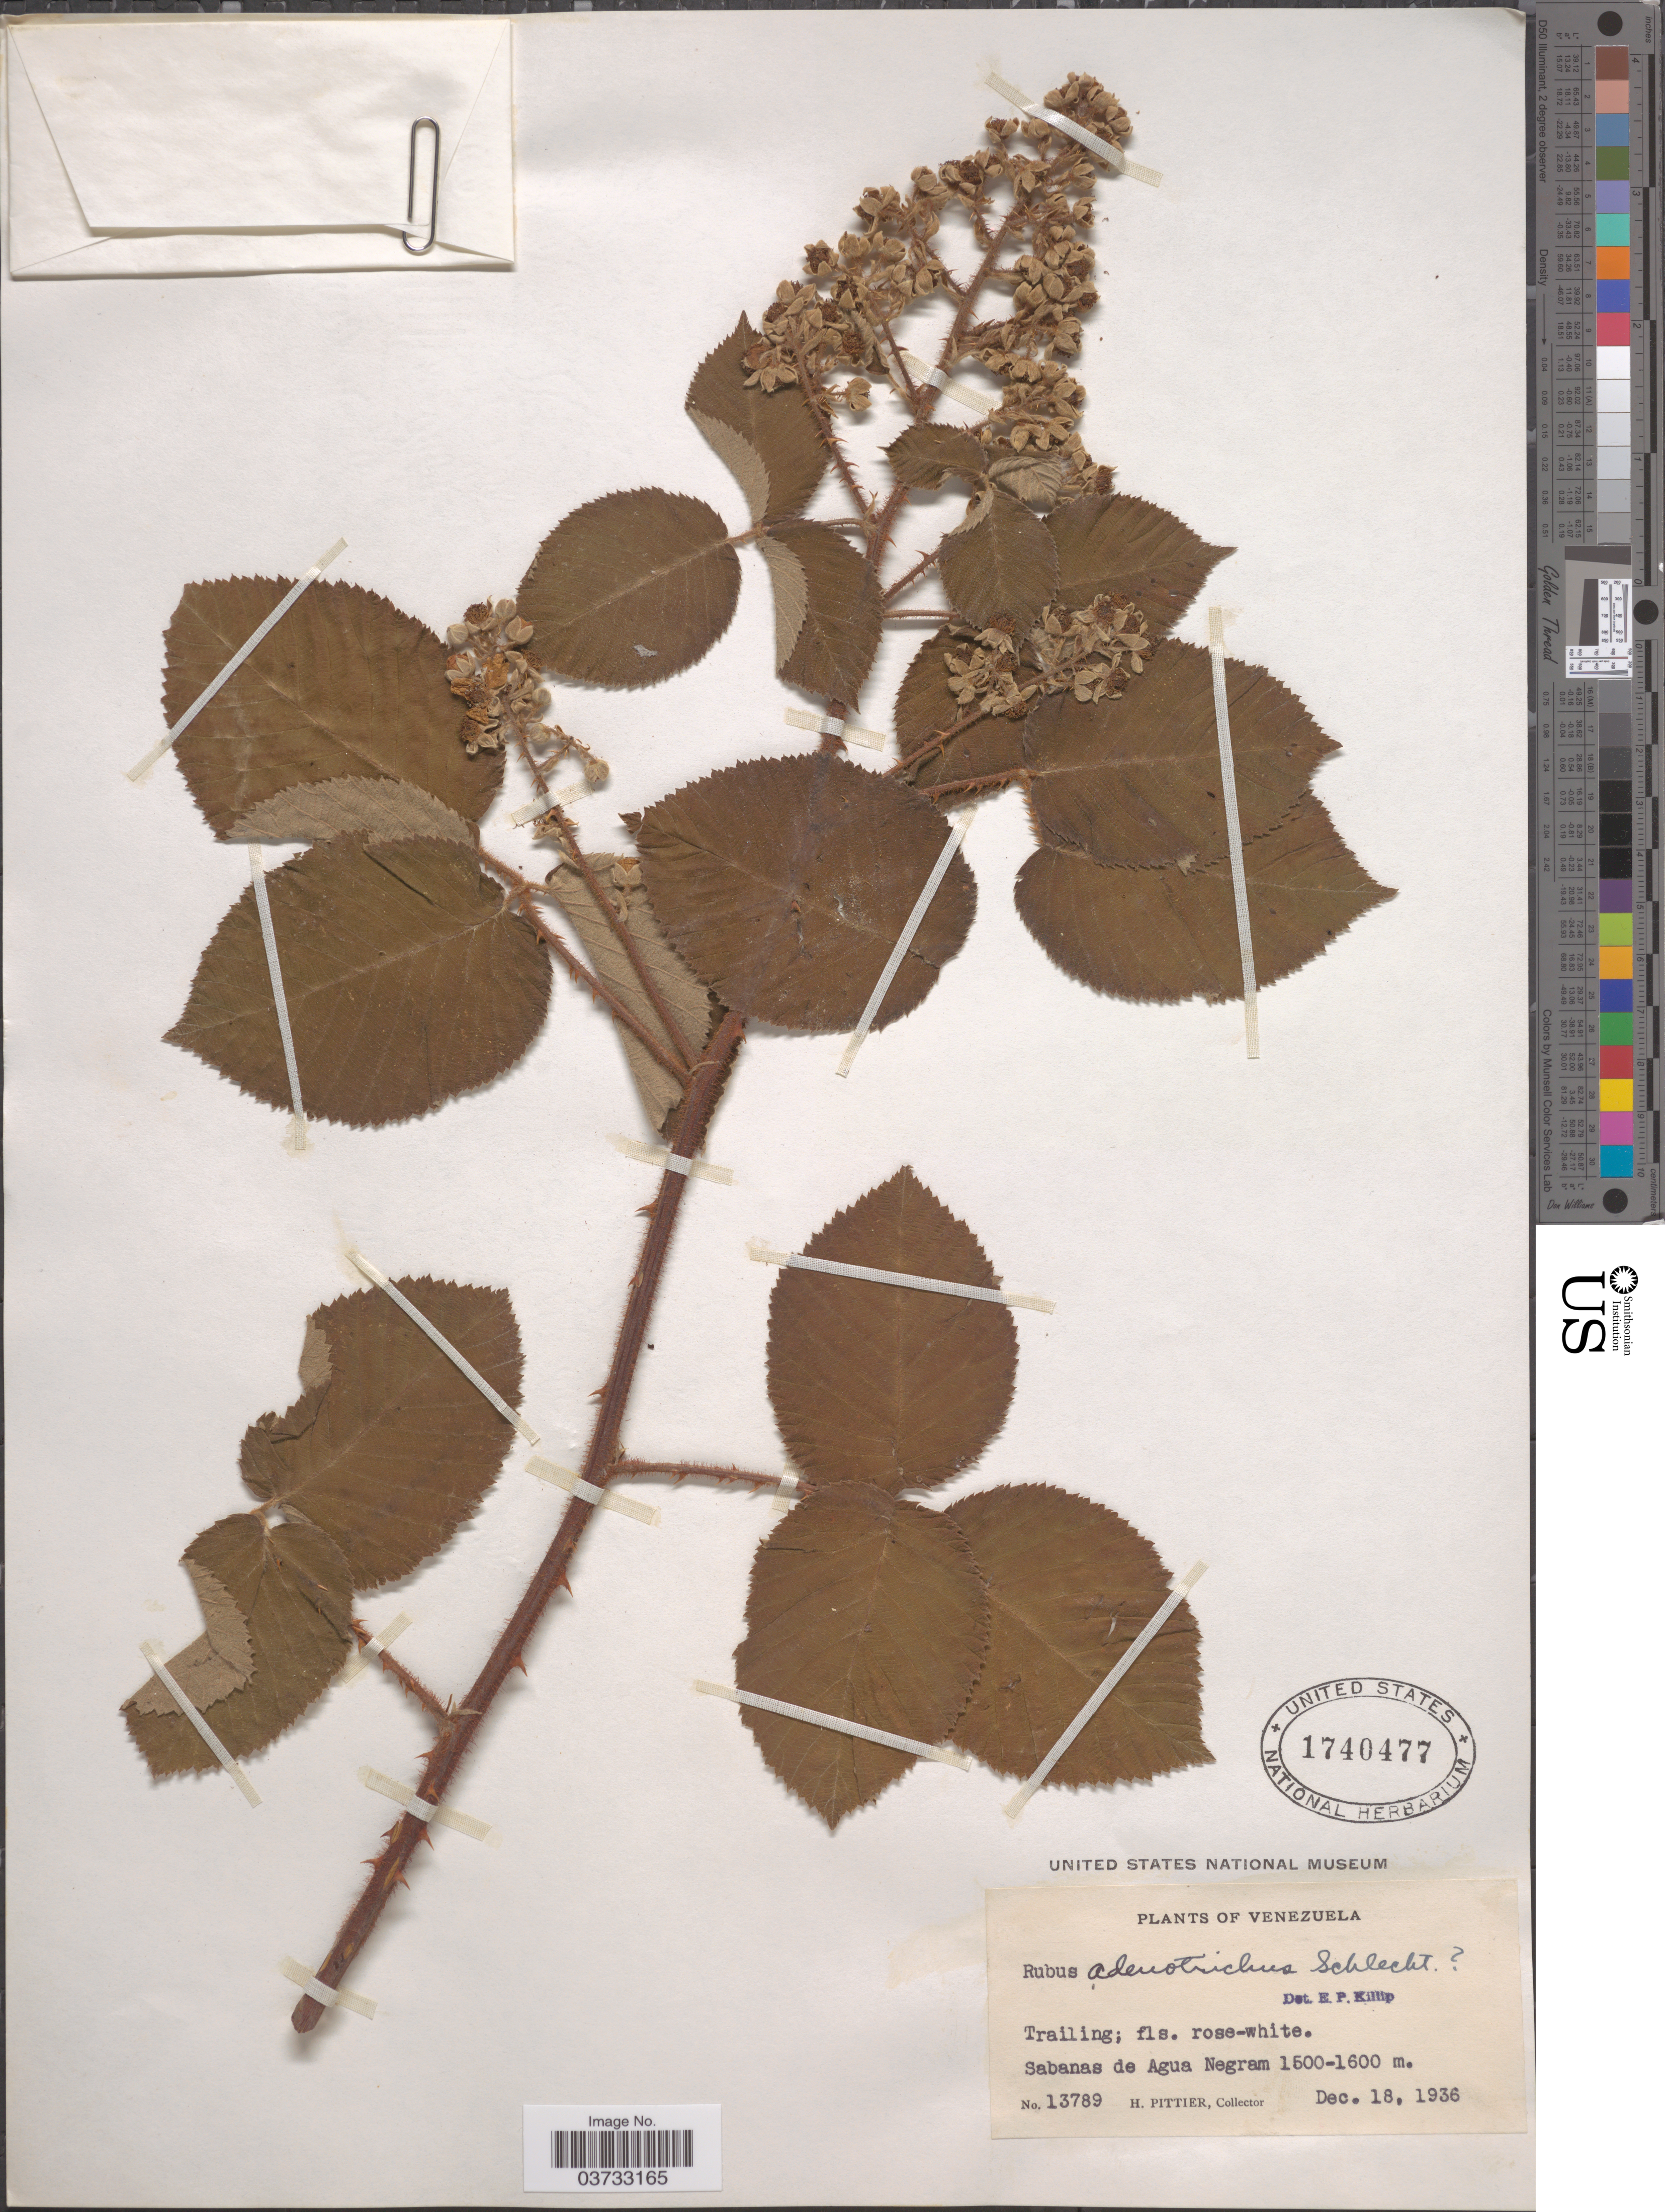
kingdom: Plantae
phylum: Tracheophyta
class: Magnoliopsida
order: Rosales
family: Rosaceae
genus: Rubus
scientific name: Rubus adenotrichos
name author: Schltdl.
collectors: H. F. Pittier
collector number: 13789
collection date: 1936-12-18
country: Venezuela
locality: Sabanas de Agua Negram.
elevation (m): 1500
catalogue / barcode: US 1740477